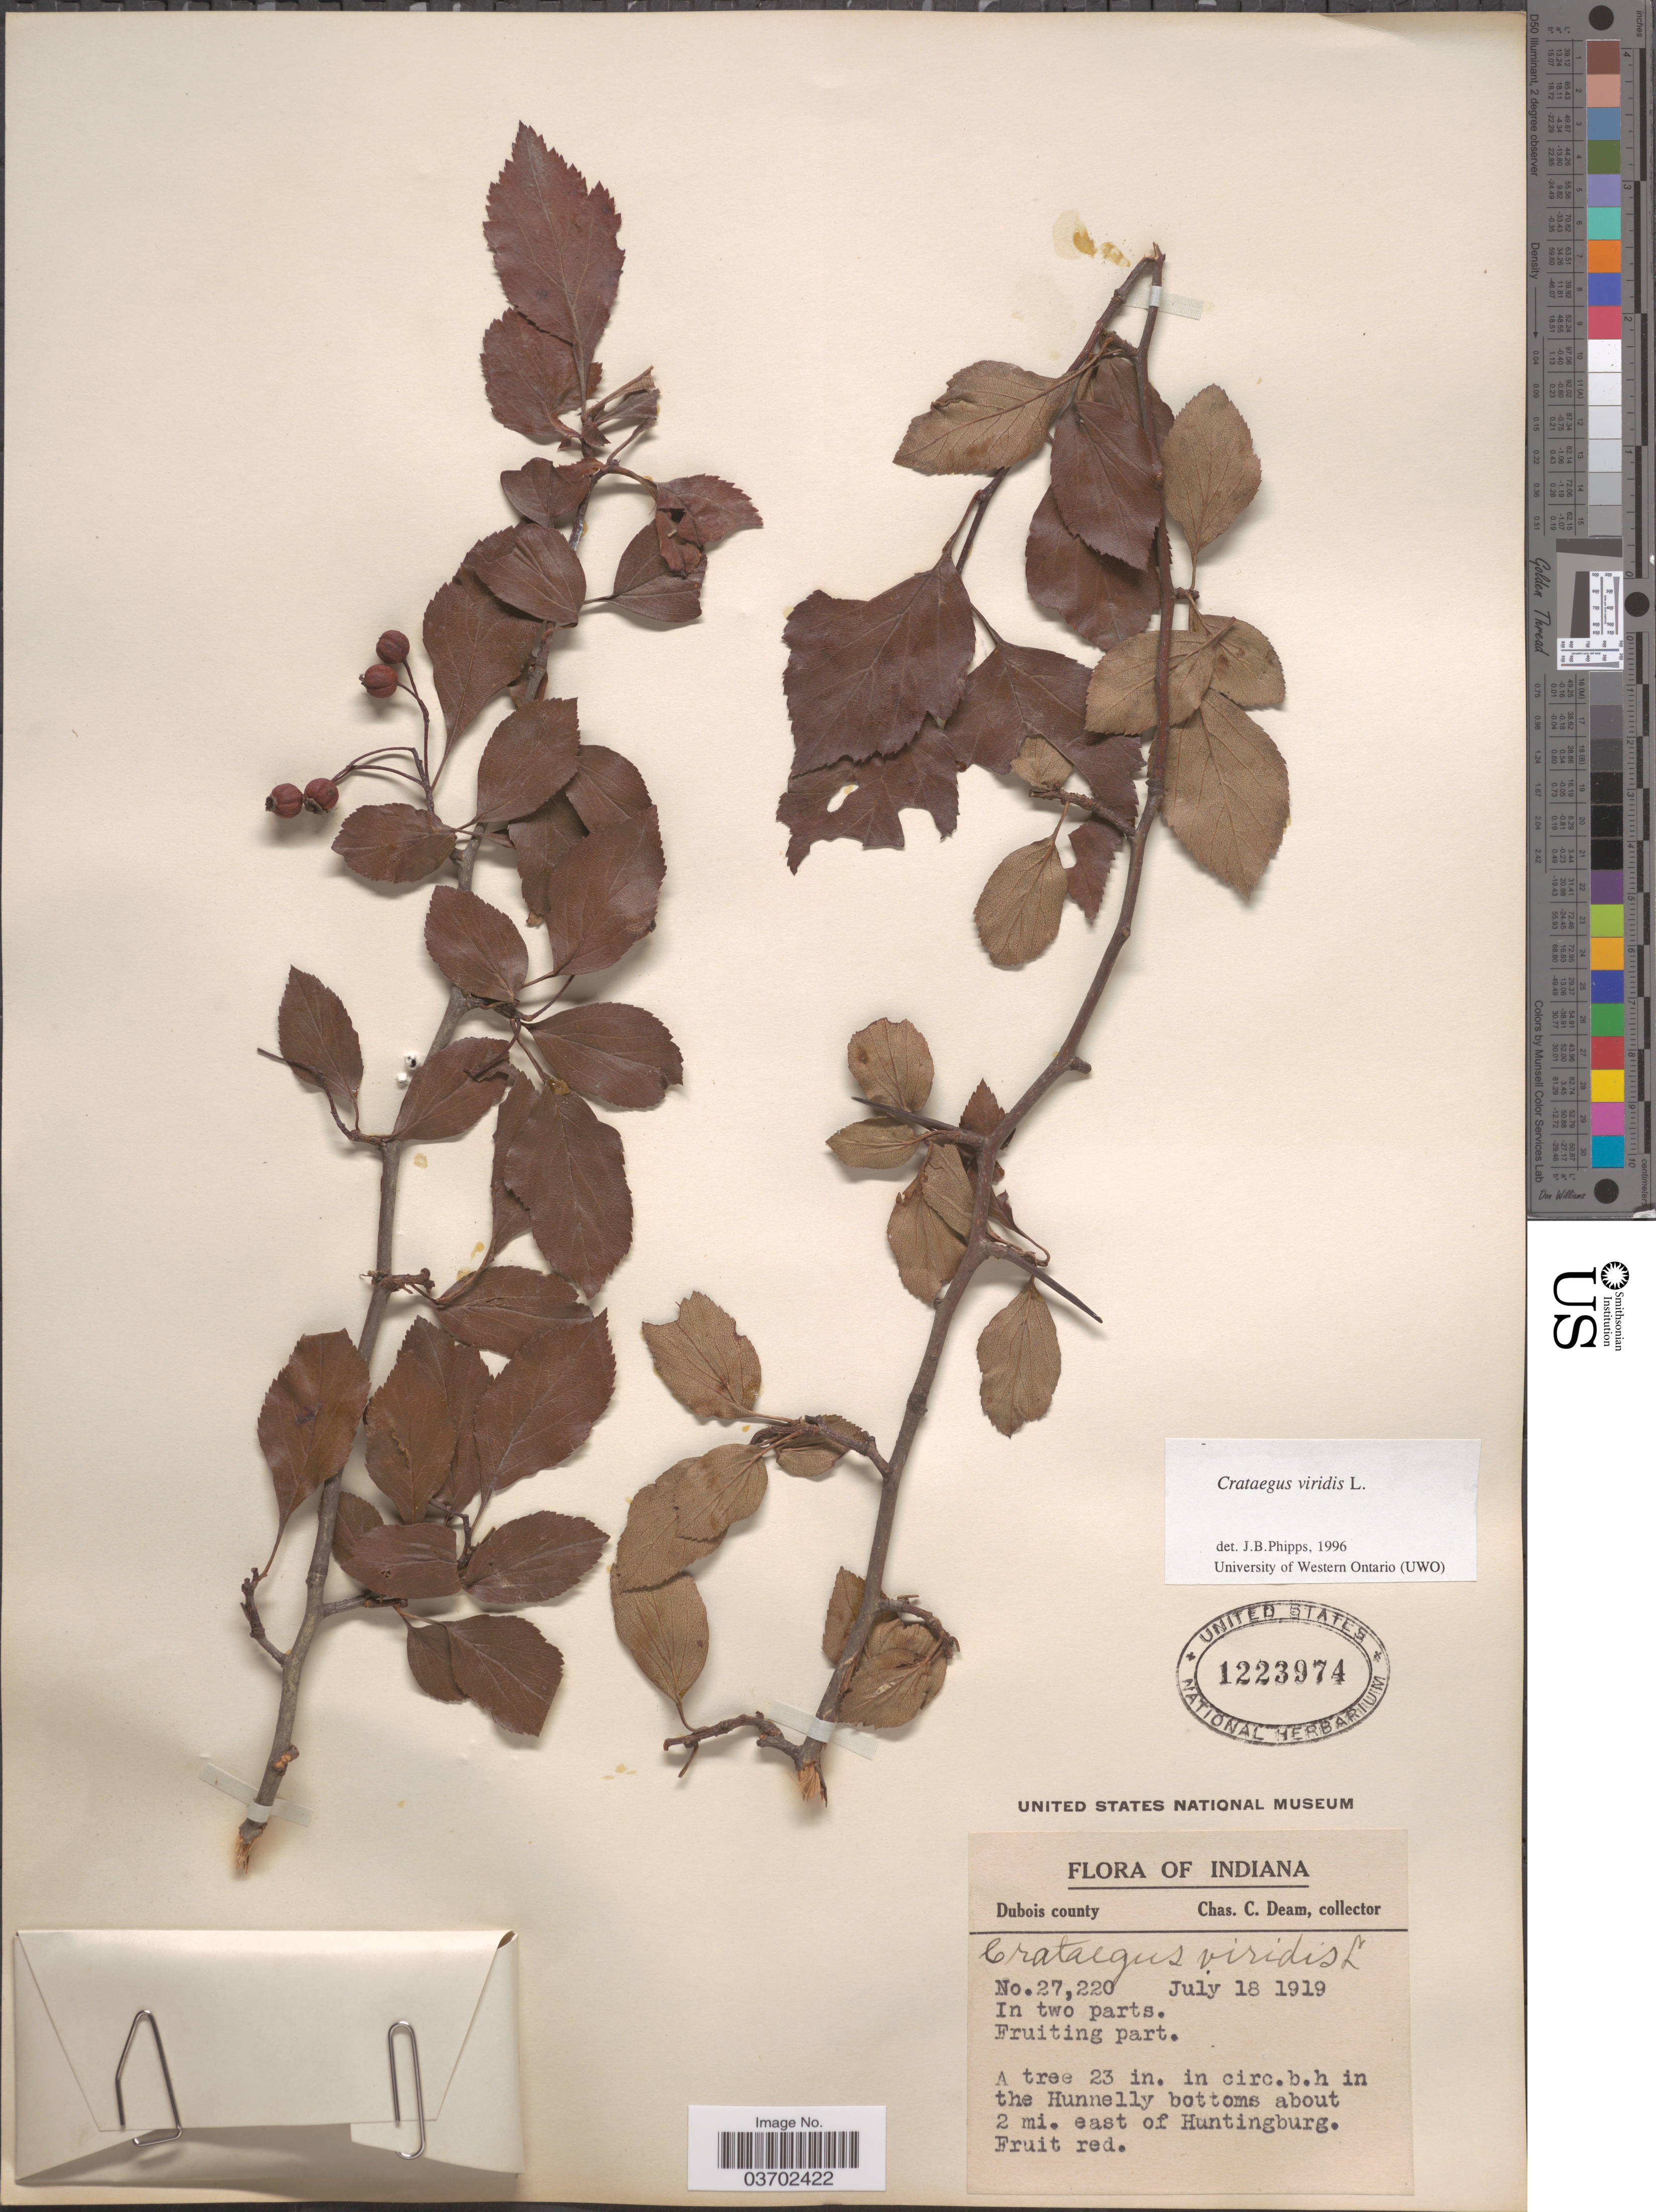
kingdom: Plantae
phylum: Tracheophyta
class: Magnoliopsida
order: Rosales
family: Rosaceae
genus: Crataegus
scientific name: Crataegus viridis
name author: L.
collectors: C. C. Deam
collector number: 27220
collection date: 1919-07-18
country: United States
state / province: Indiana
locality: Dubois County. In the Hunelly bottoms about 2 mi. east of Huntingburg.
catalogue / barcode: US 1223974